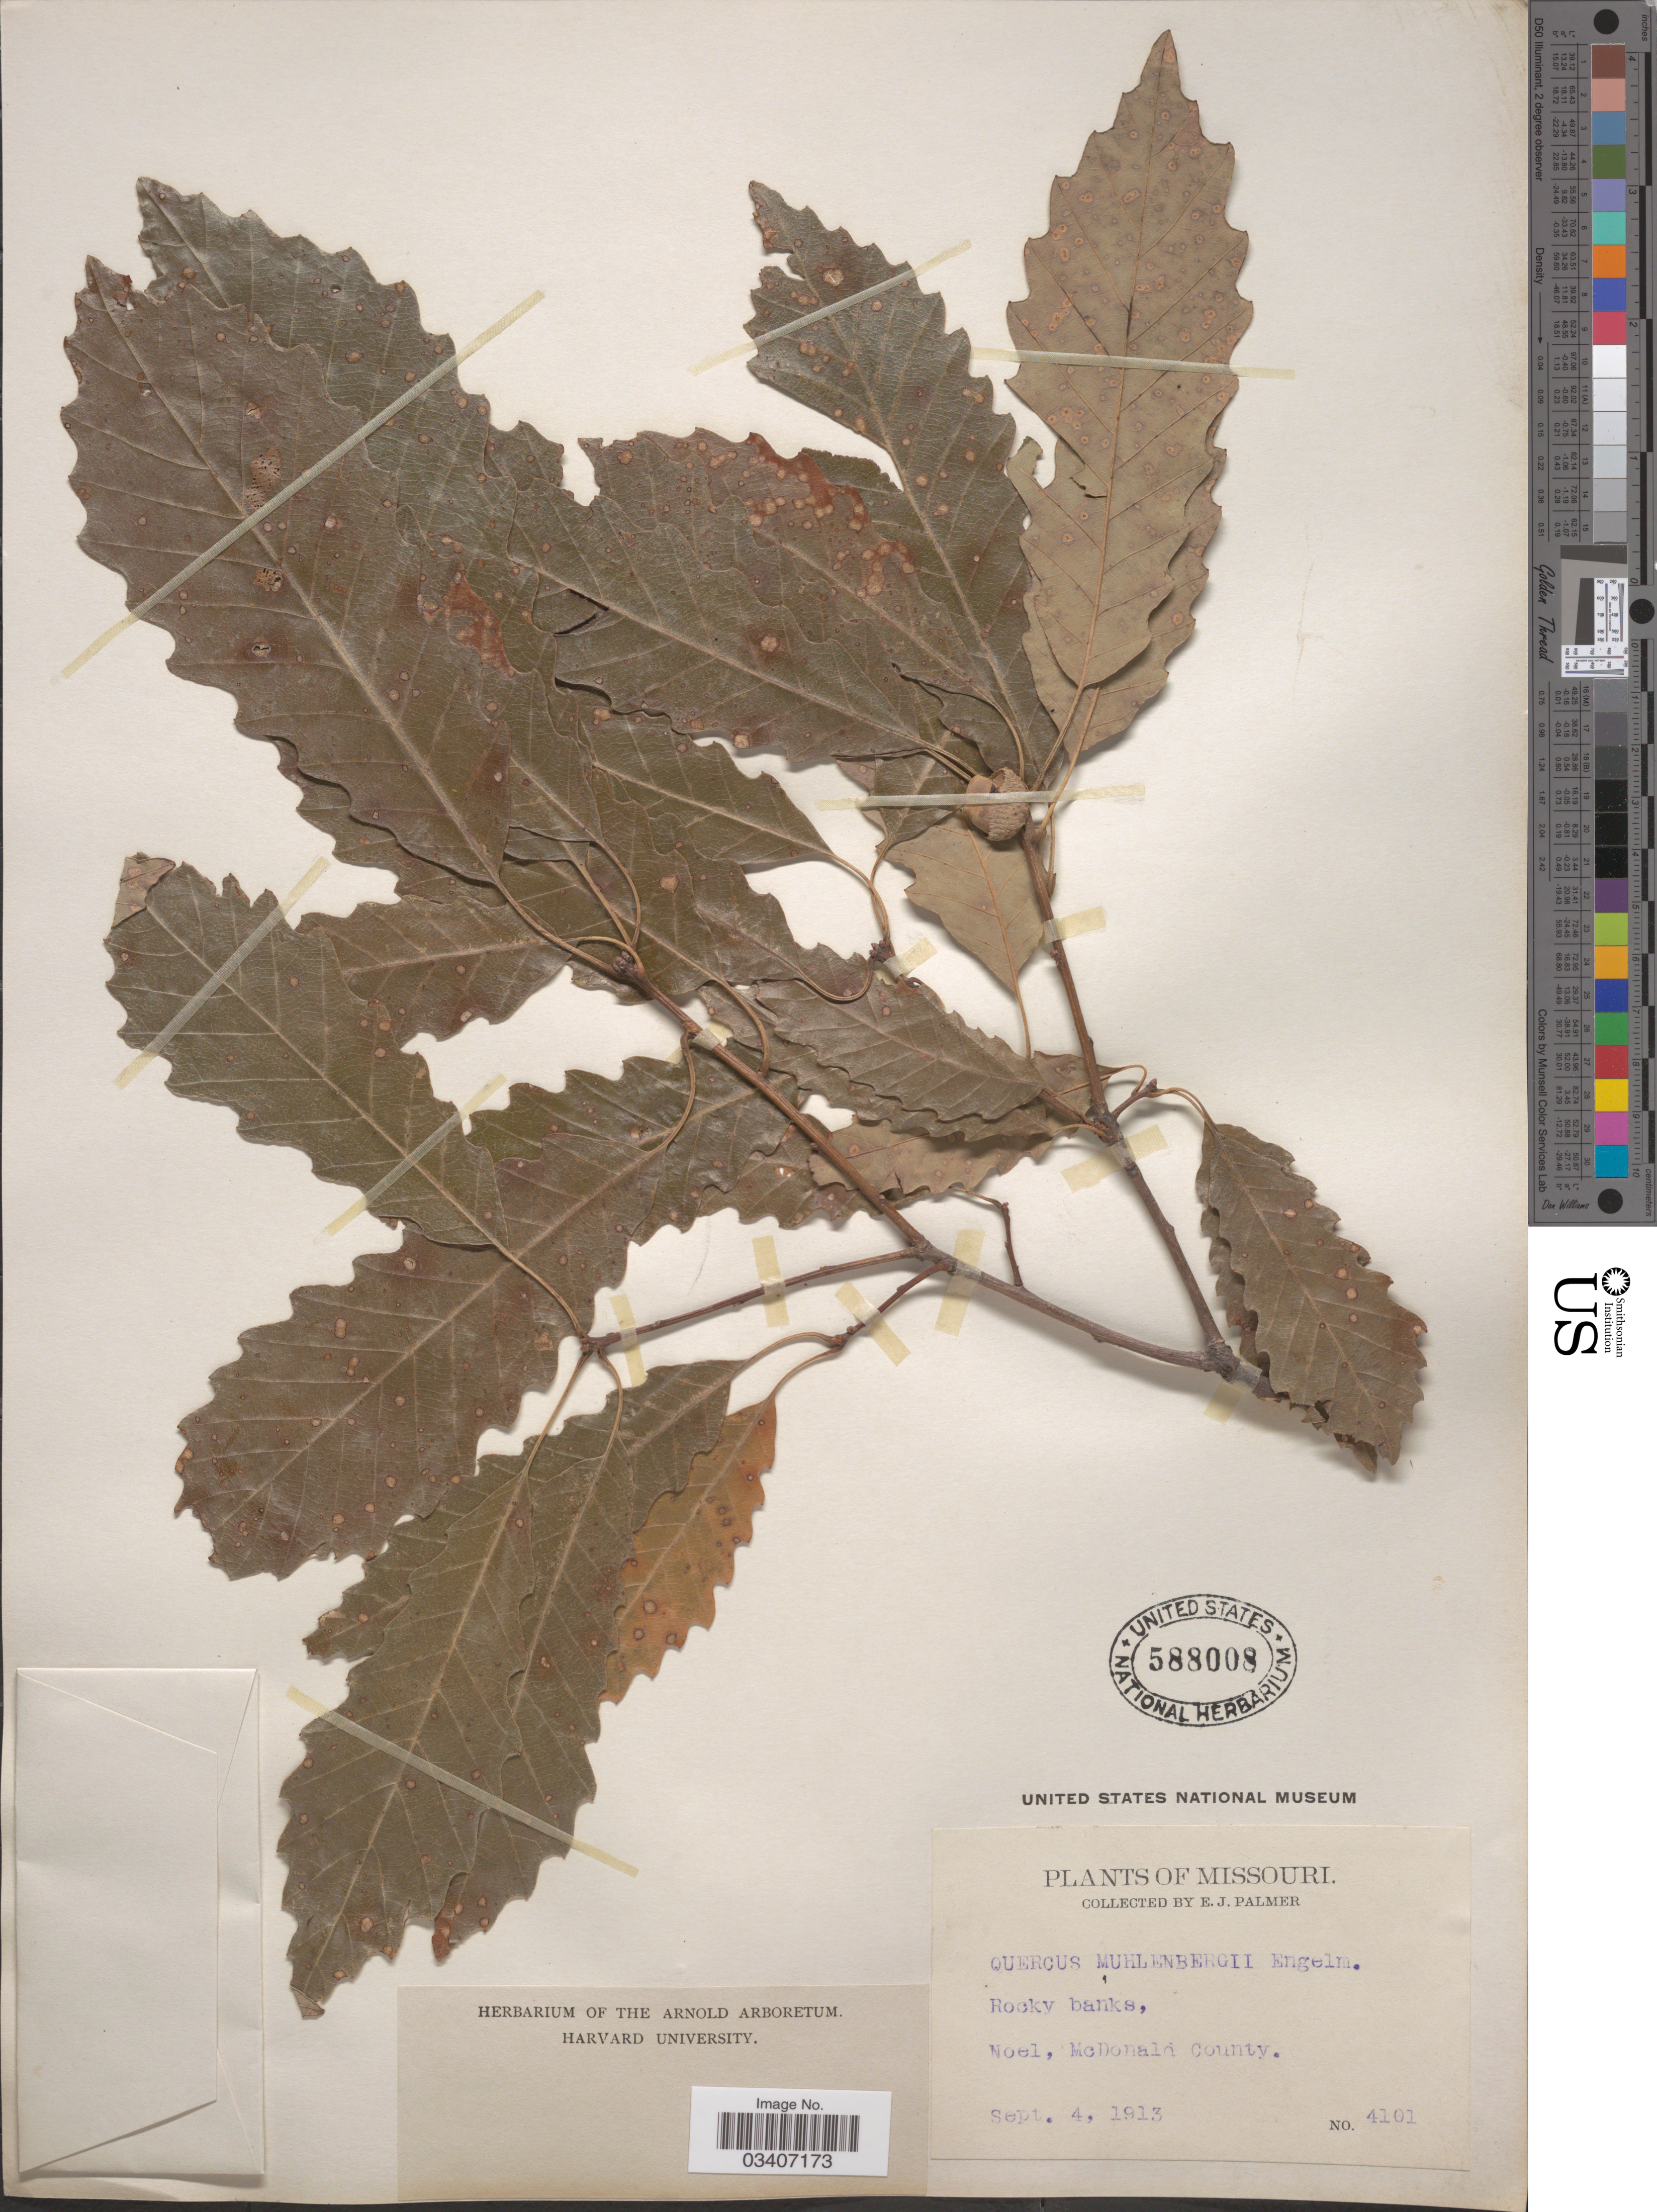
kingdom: Plantae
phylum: Tracheophyta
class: Magnoliopsida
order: Fagales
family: Fagaceae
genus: Quercus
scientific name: Quercus muehlenbergii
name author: Engelm.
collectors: E. J. Palmer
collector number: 4101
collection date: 1913-09-04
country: United States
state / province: Missouri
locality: Noel, McDonald County.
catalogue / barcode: US 588008